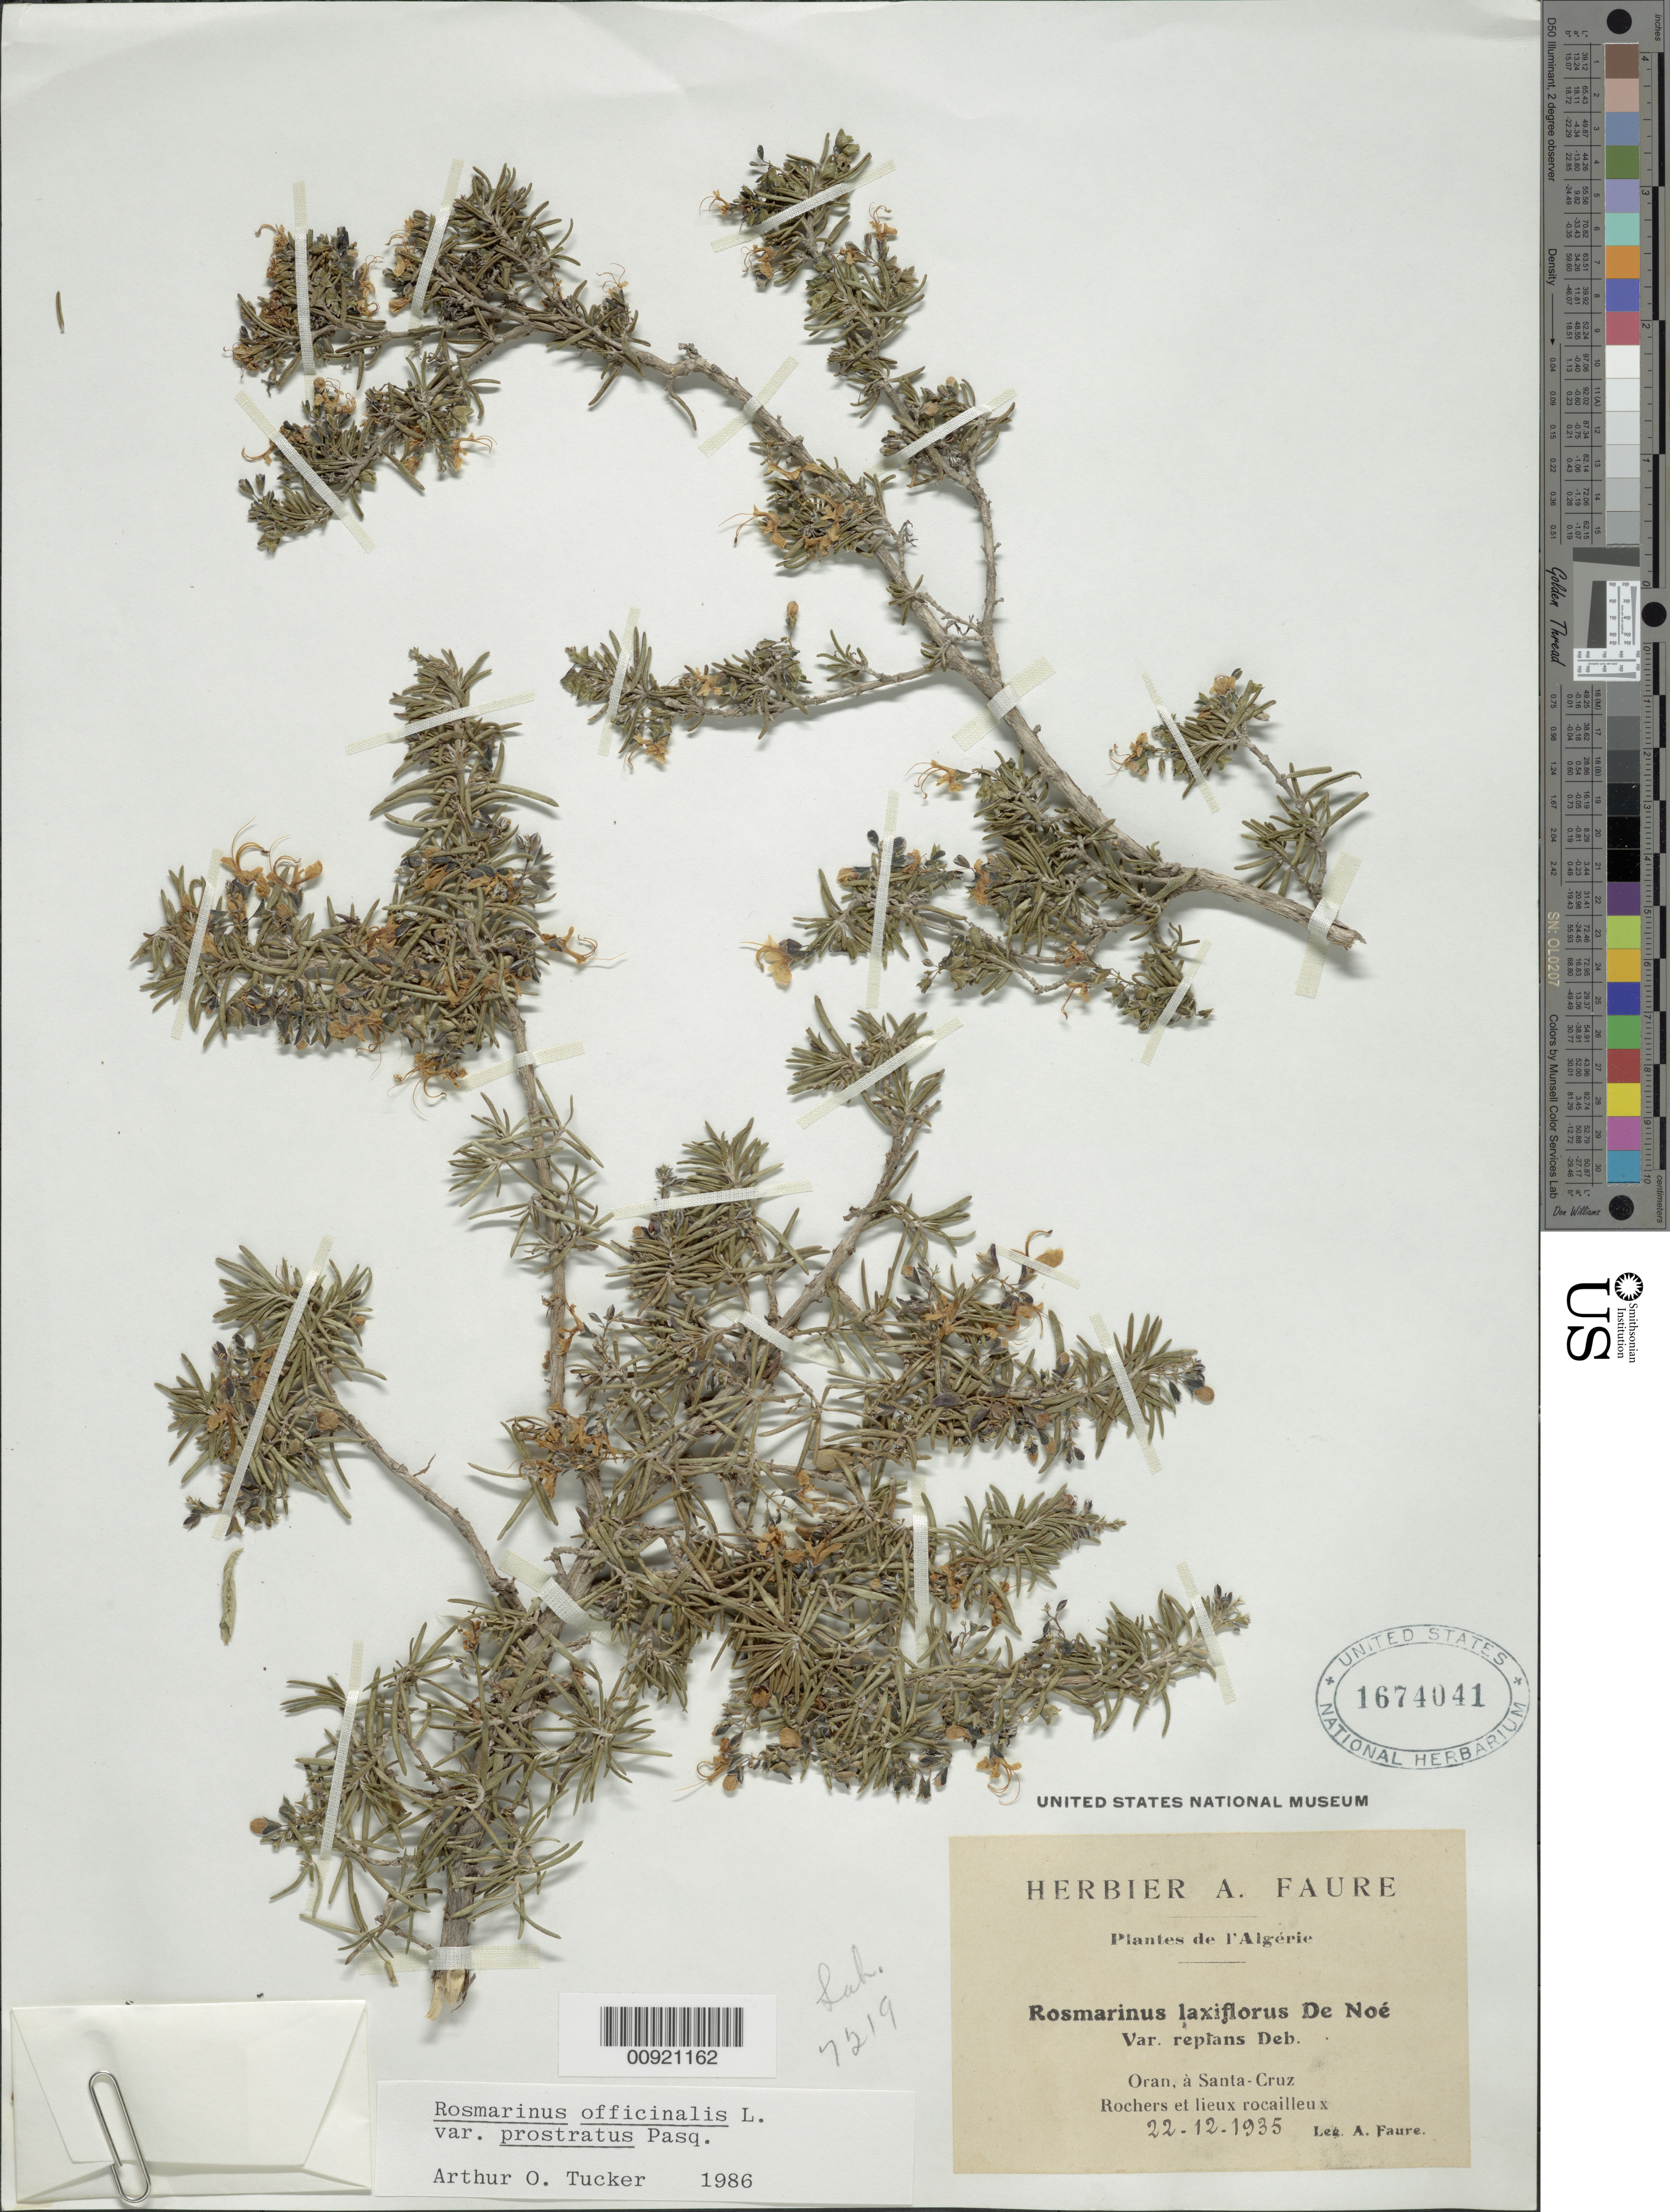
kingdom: Plantae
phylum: Tracheophyta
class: Magnoliopsida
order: Lamiales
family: Lamiaceae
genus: Rosmarinus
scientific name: Rosmarinus officinalis var. prostratus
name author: L.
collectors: A. Faure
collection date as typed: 22 Dec 1935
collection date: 1935-12-22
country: Algeria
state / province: Oran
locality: à Santa-Cruz rochers et lieux rocailleux.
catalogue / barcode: US 1674041